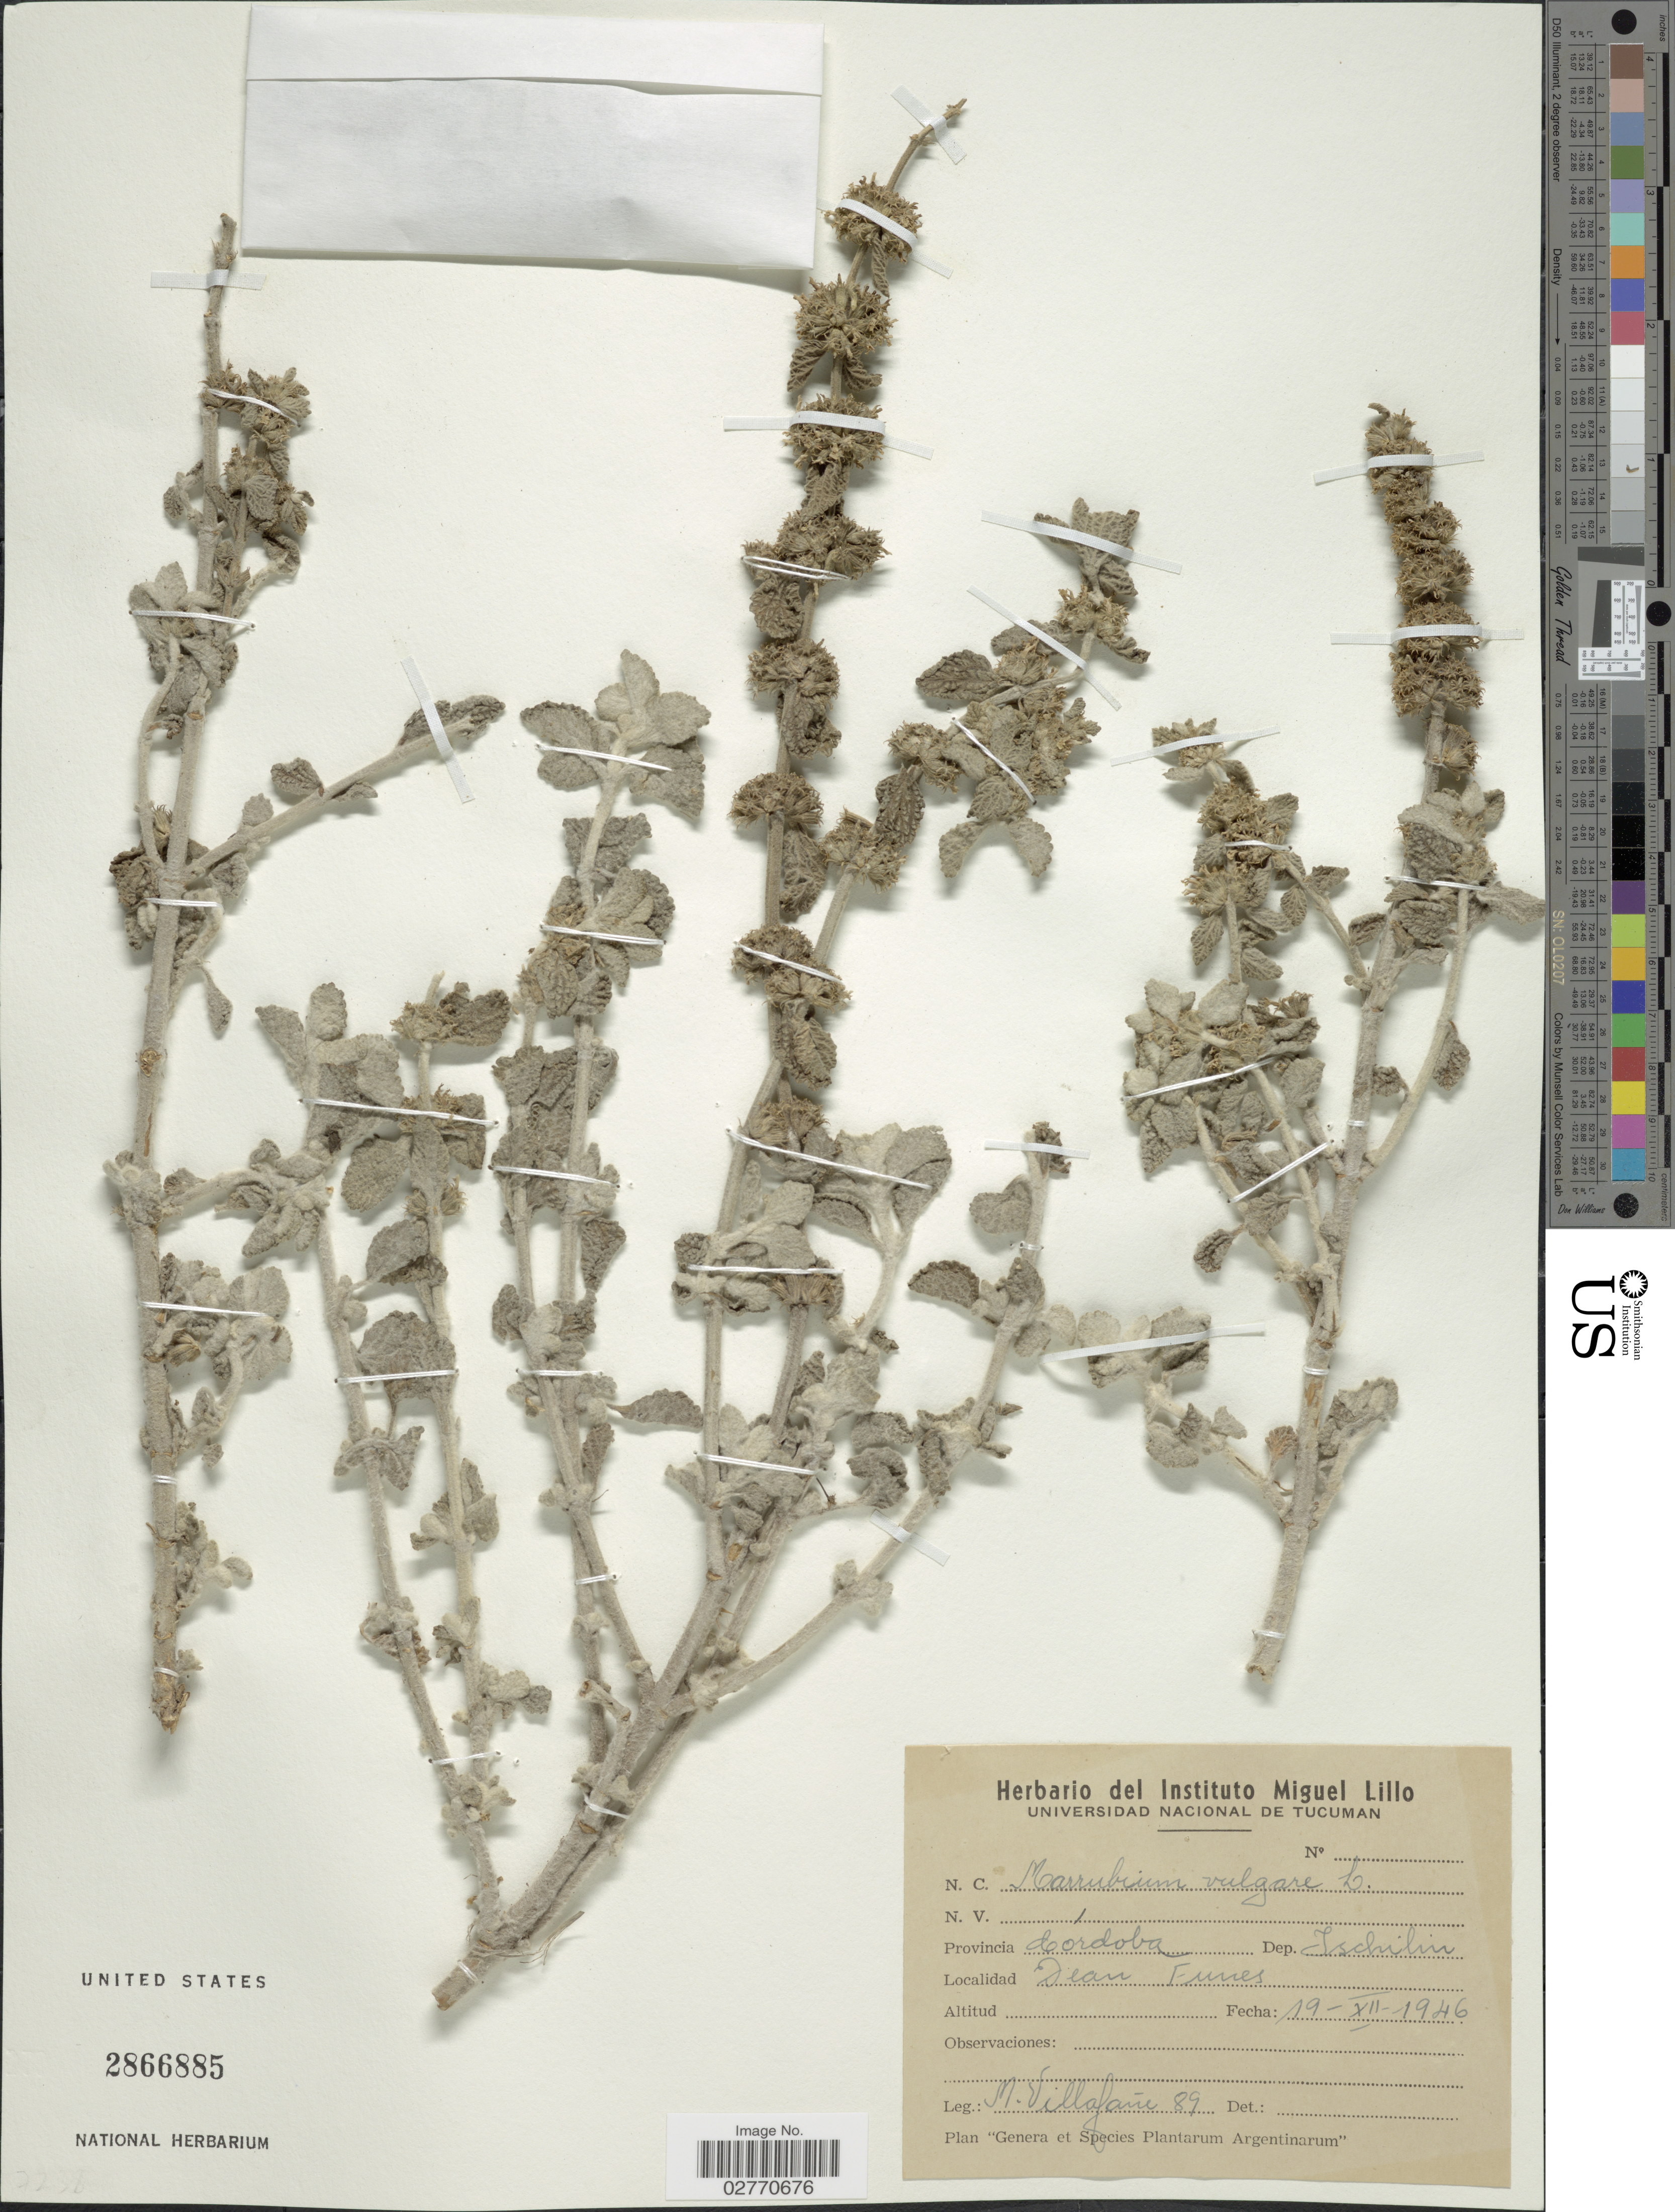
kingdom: Plantae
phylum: Tracheophyta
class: Magnoliopsida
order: Lamiales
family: Lamiaceae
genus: Marrubium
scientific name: Marrubium vulgare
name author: L.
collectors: M. Villafane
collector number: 89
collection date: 1946-12-19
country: Argentina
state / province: Cordoba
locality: Provincia Córdoba, Dep. Ischilin, Dean Funes.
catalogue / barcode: US 2866885